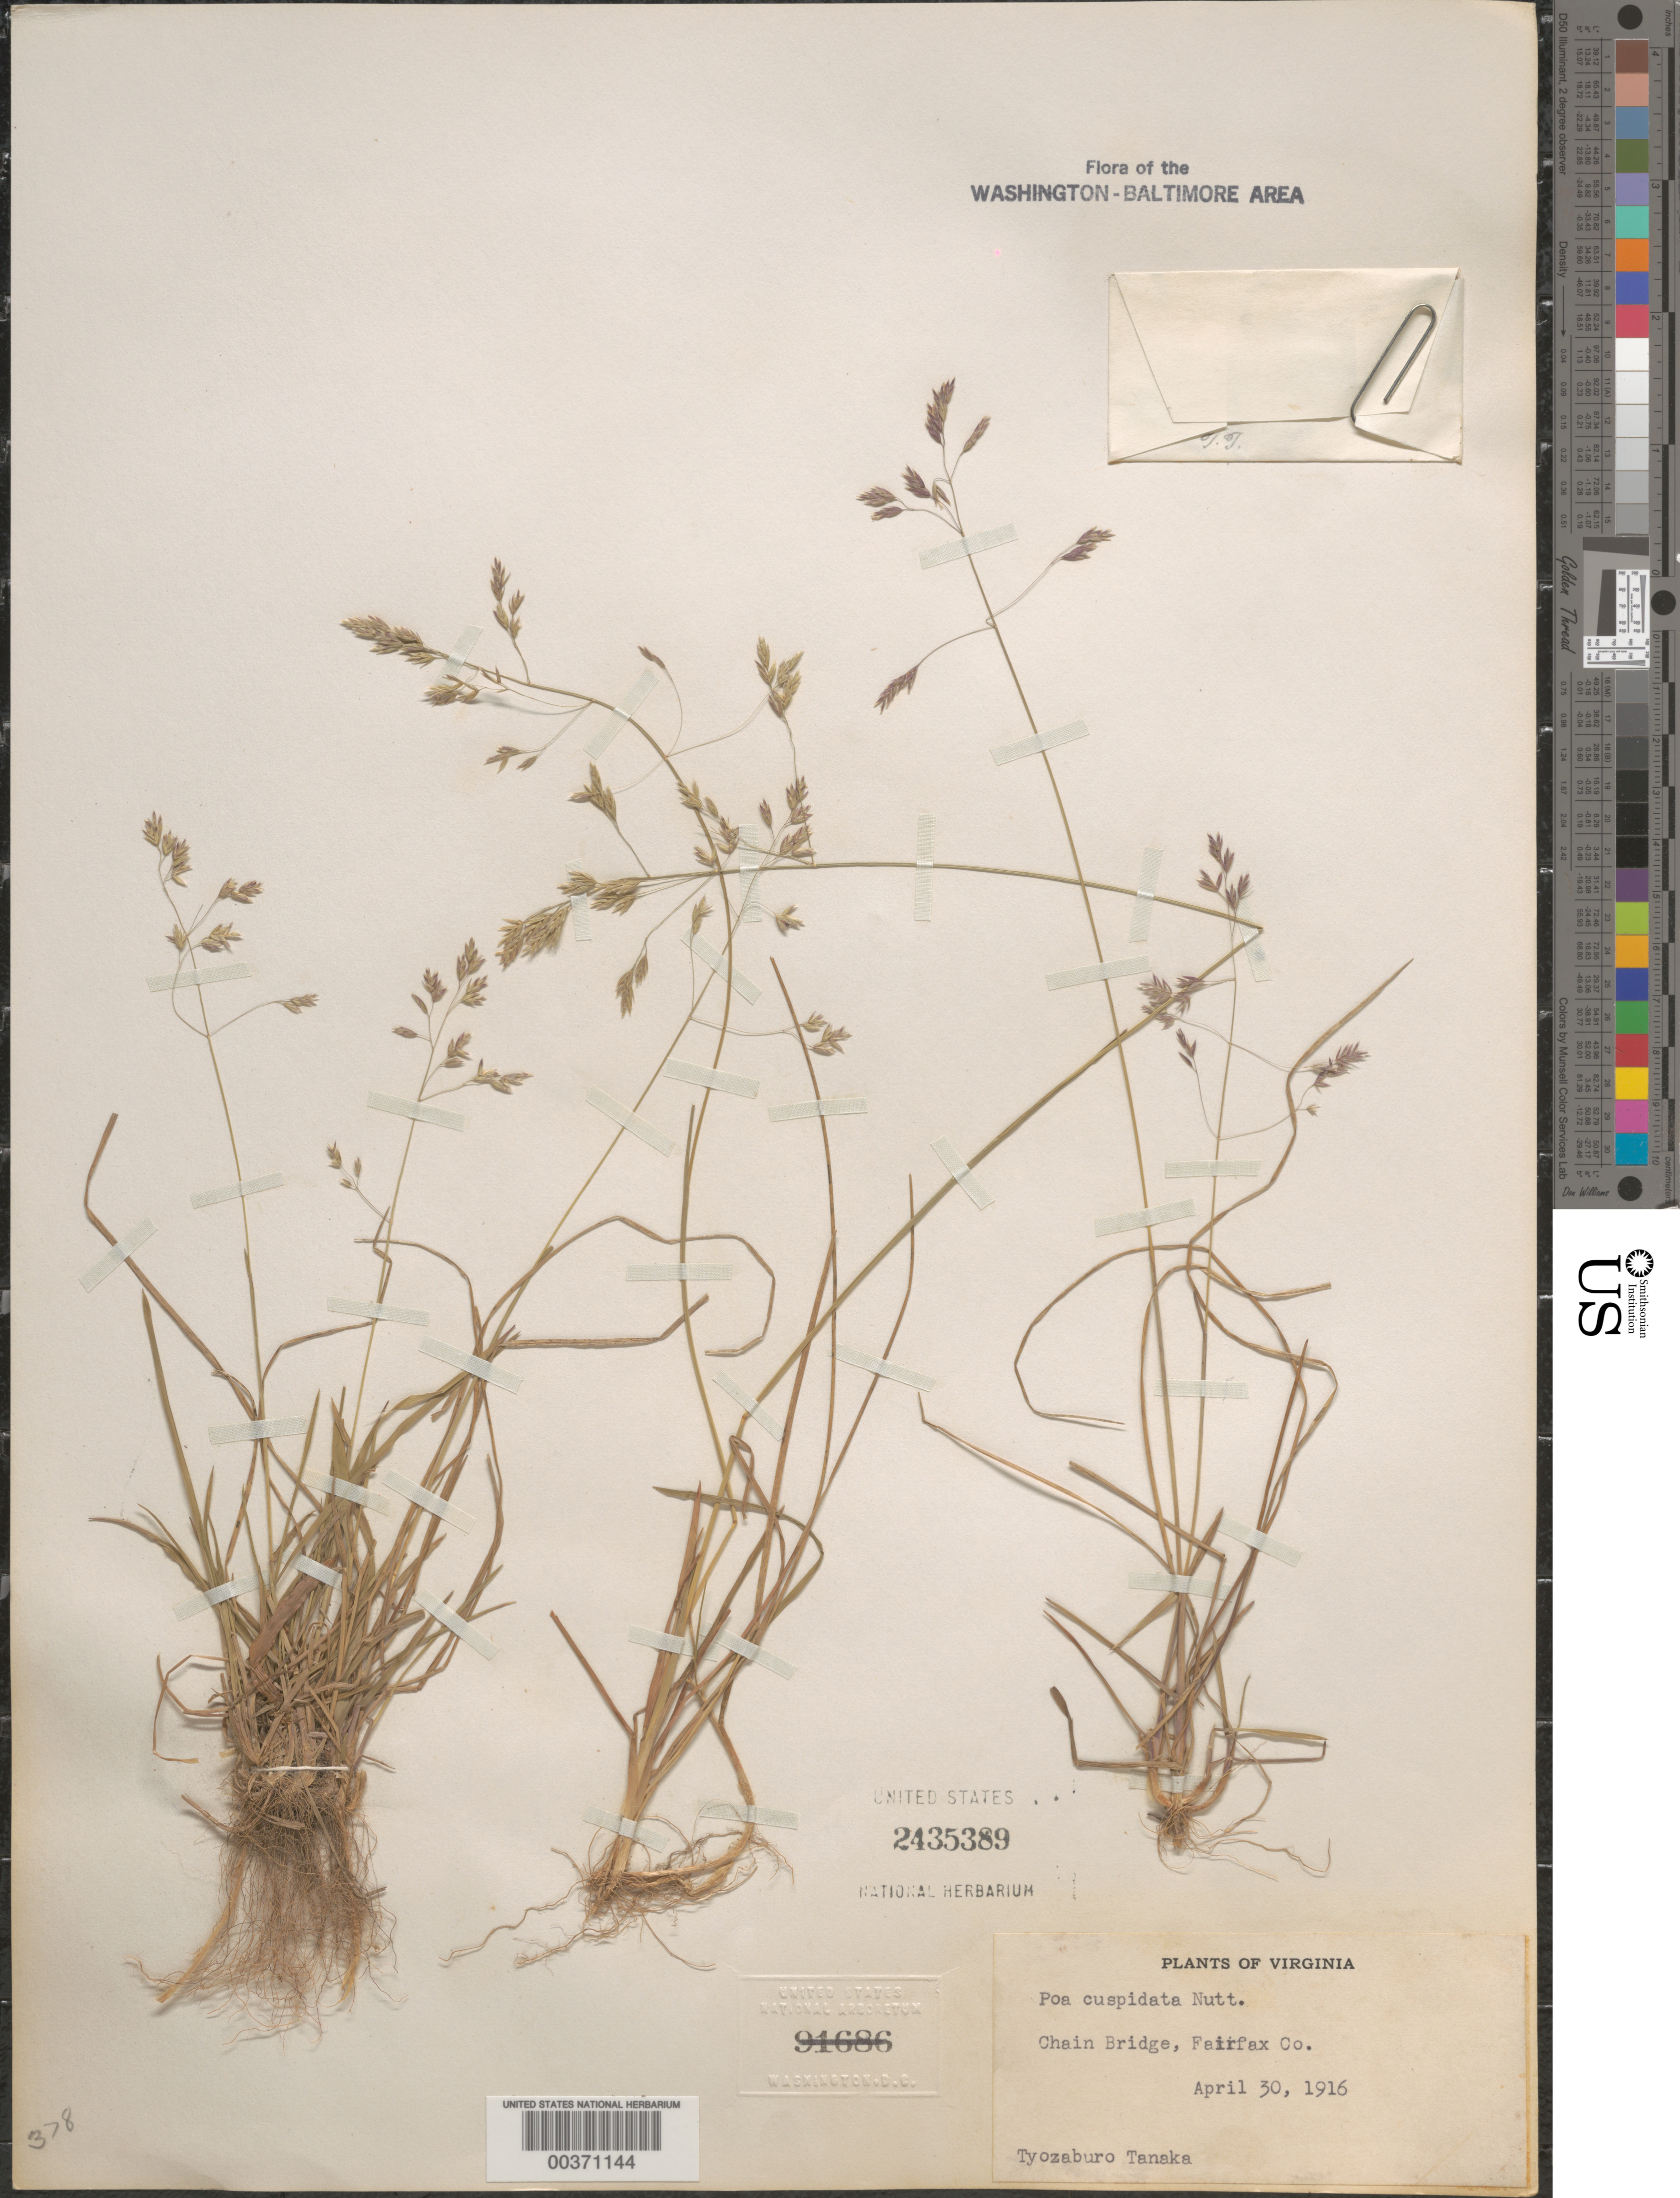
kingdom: Plantae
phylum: Tracheophyta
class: Liliopsida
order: Poales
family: Poaceae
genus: Poa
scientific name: Poa cuspidata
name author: Nutt.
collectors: T. Tanaka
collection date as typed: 30 Apr 1916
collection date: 1916-04-30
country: United States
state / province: Virginia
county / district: Fairfax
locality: Chain Bridge C. and O. Canal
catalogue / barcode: US 2435389